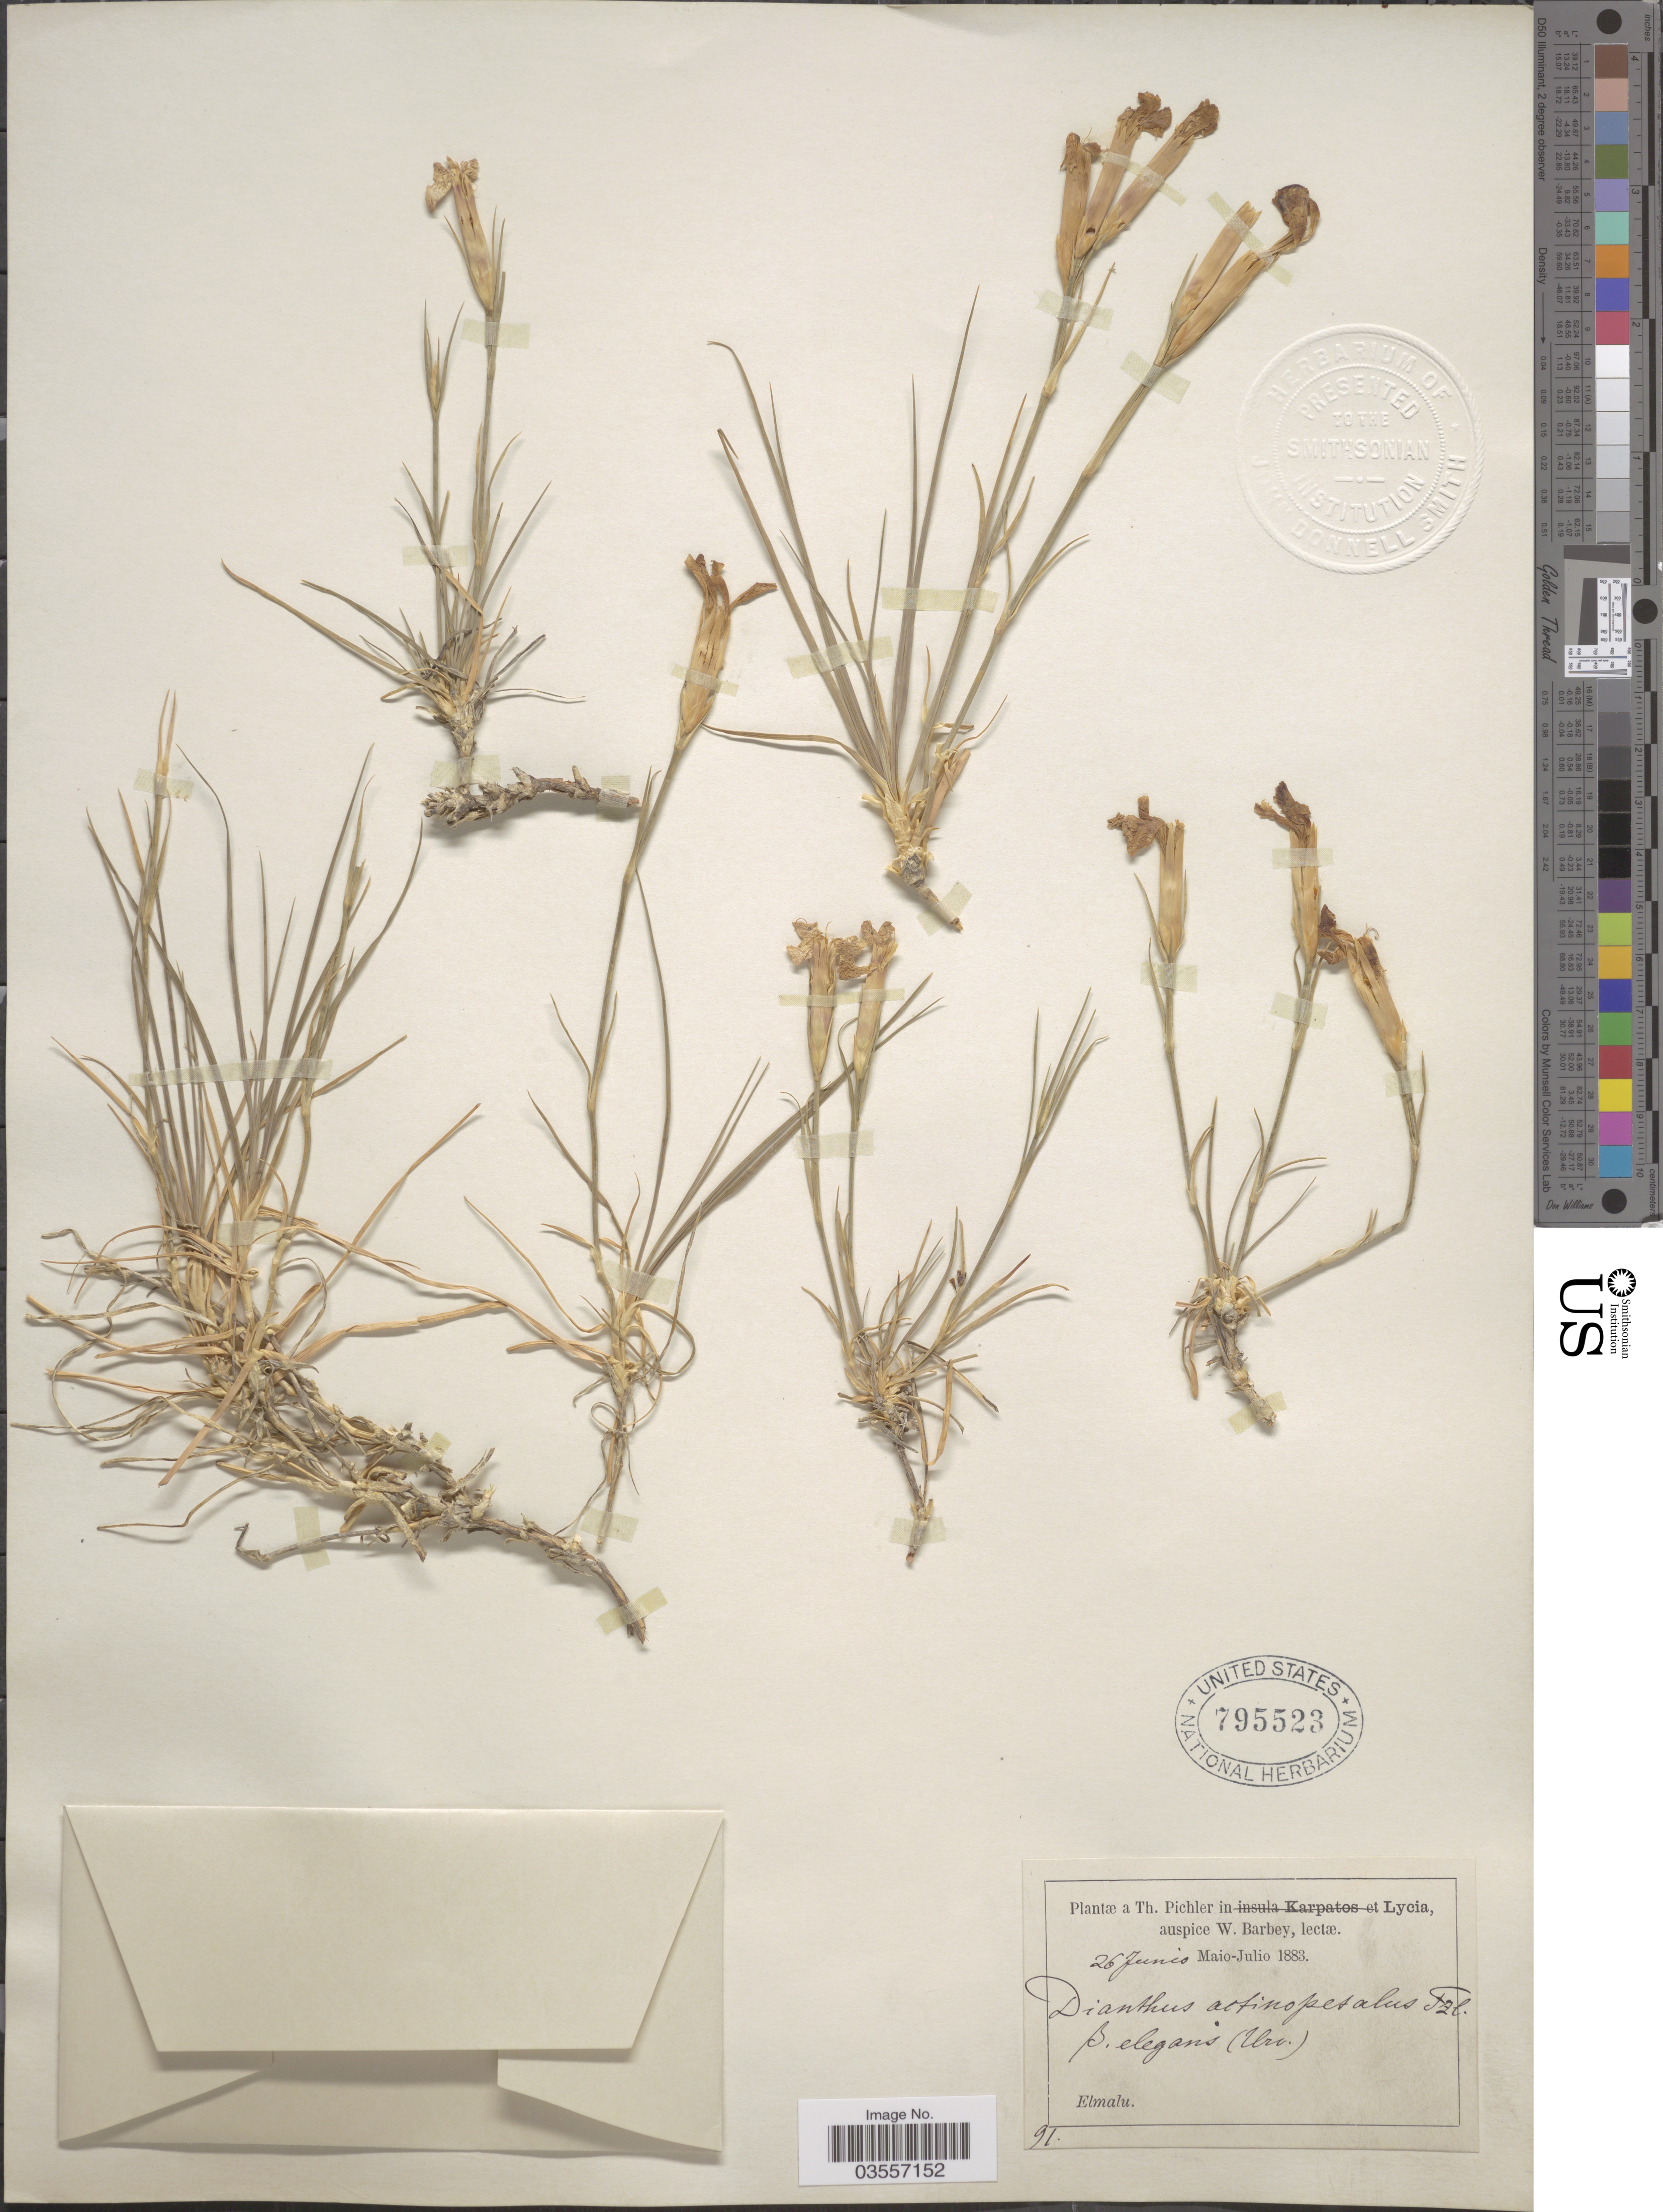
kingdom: Plantae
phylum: Tracheophyta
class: Magnoliopsida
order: Caryophyllales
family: Caryophyllaceae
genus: Dianthus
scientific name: Dianthus actinopetalus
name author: Fenzl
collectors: T. Pichler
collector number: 91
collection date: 1883-06-26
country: Turkey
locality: Lycia. Elmalu.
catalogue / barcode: US 795523